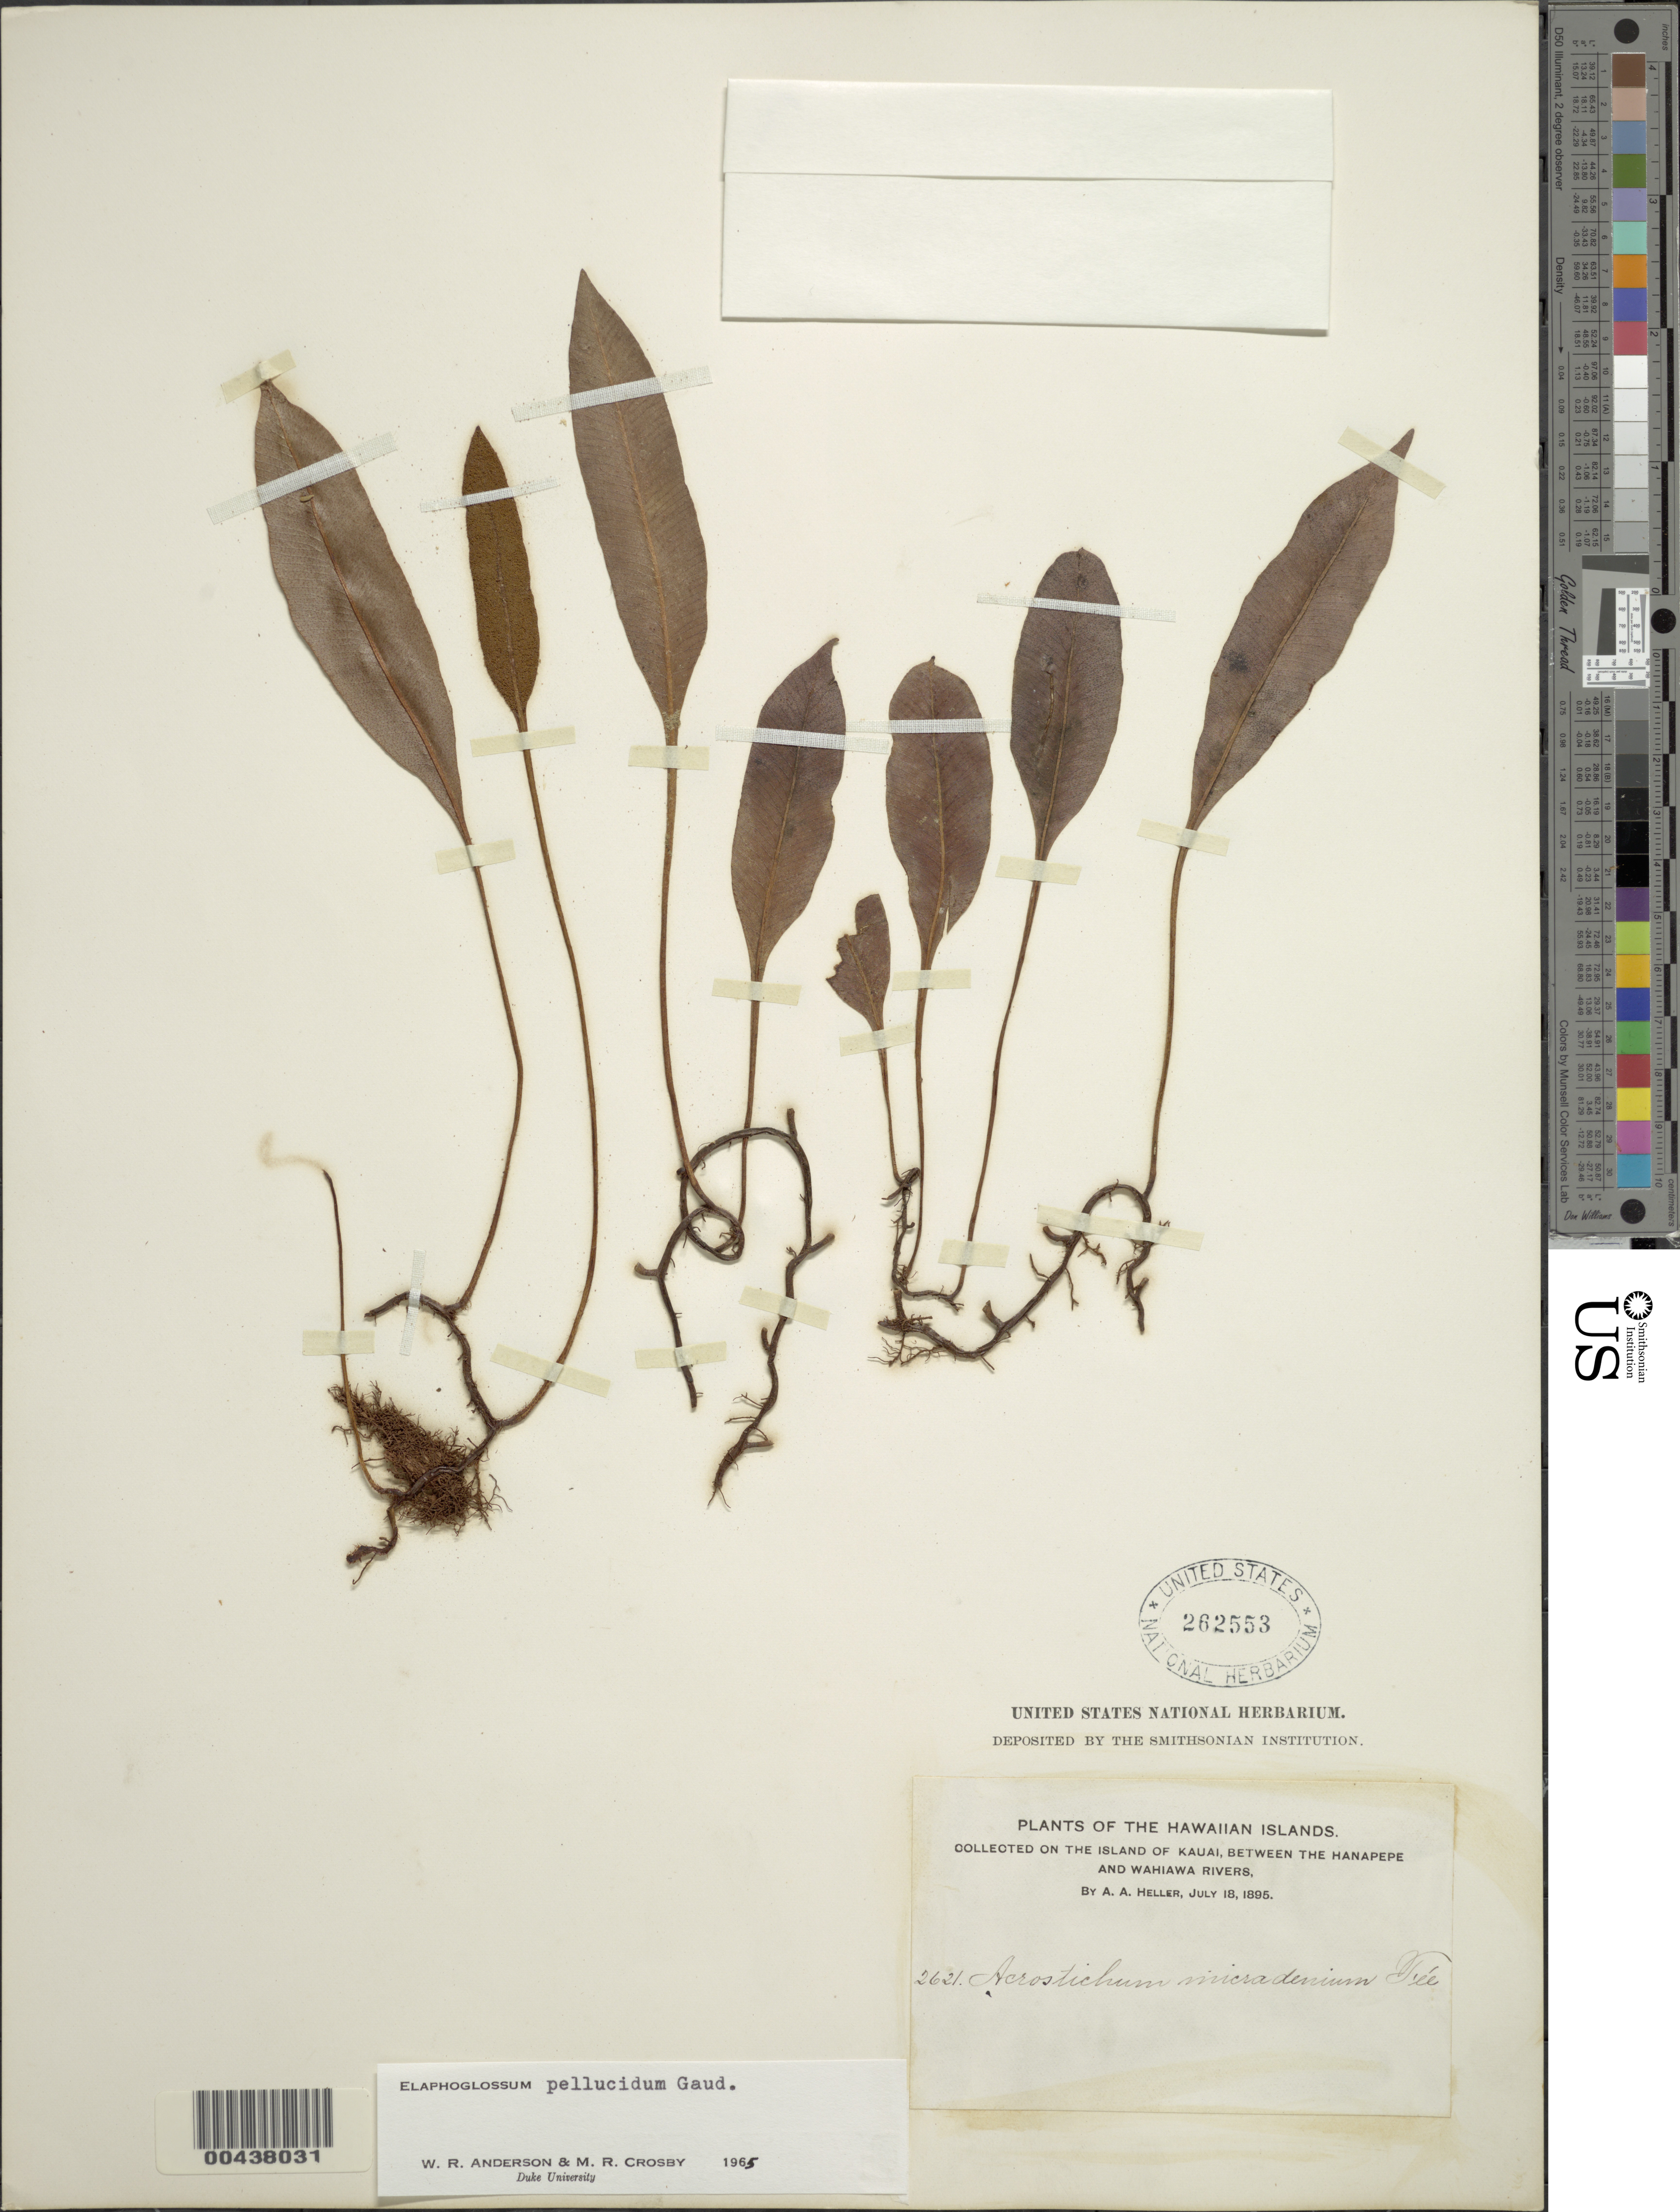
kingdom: Plantae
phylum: Tracheophyta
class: Polypodiopsida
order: Polypodiales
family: Dryopteridaceae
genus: Elaphoglossum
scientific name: Elaphoglossum pellucidum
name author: Gaudich.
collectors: A. A. Heller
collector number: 2621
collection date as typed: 18 Jul 1895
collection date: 1895-07-18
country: United States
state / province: Hawaii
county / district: Kauai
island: Kaua'i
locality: between the Hanapepe and Wahiawa Rivers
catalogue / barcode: US 262553